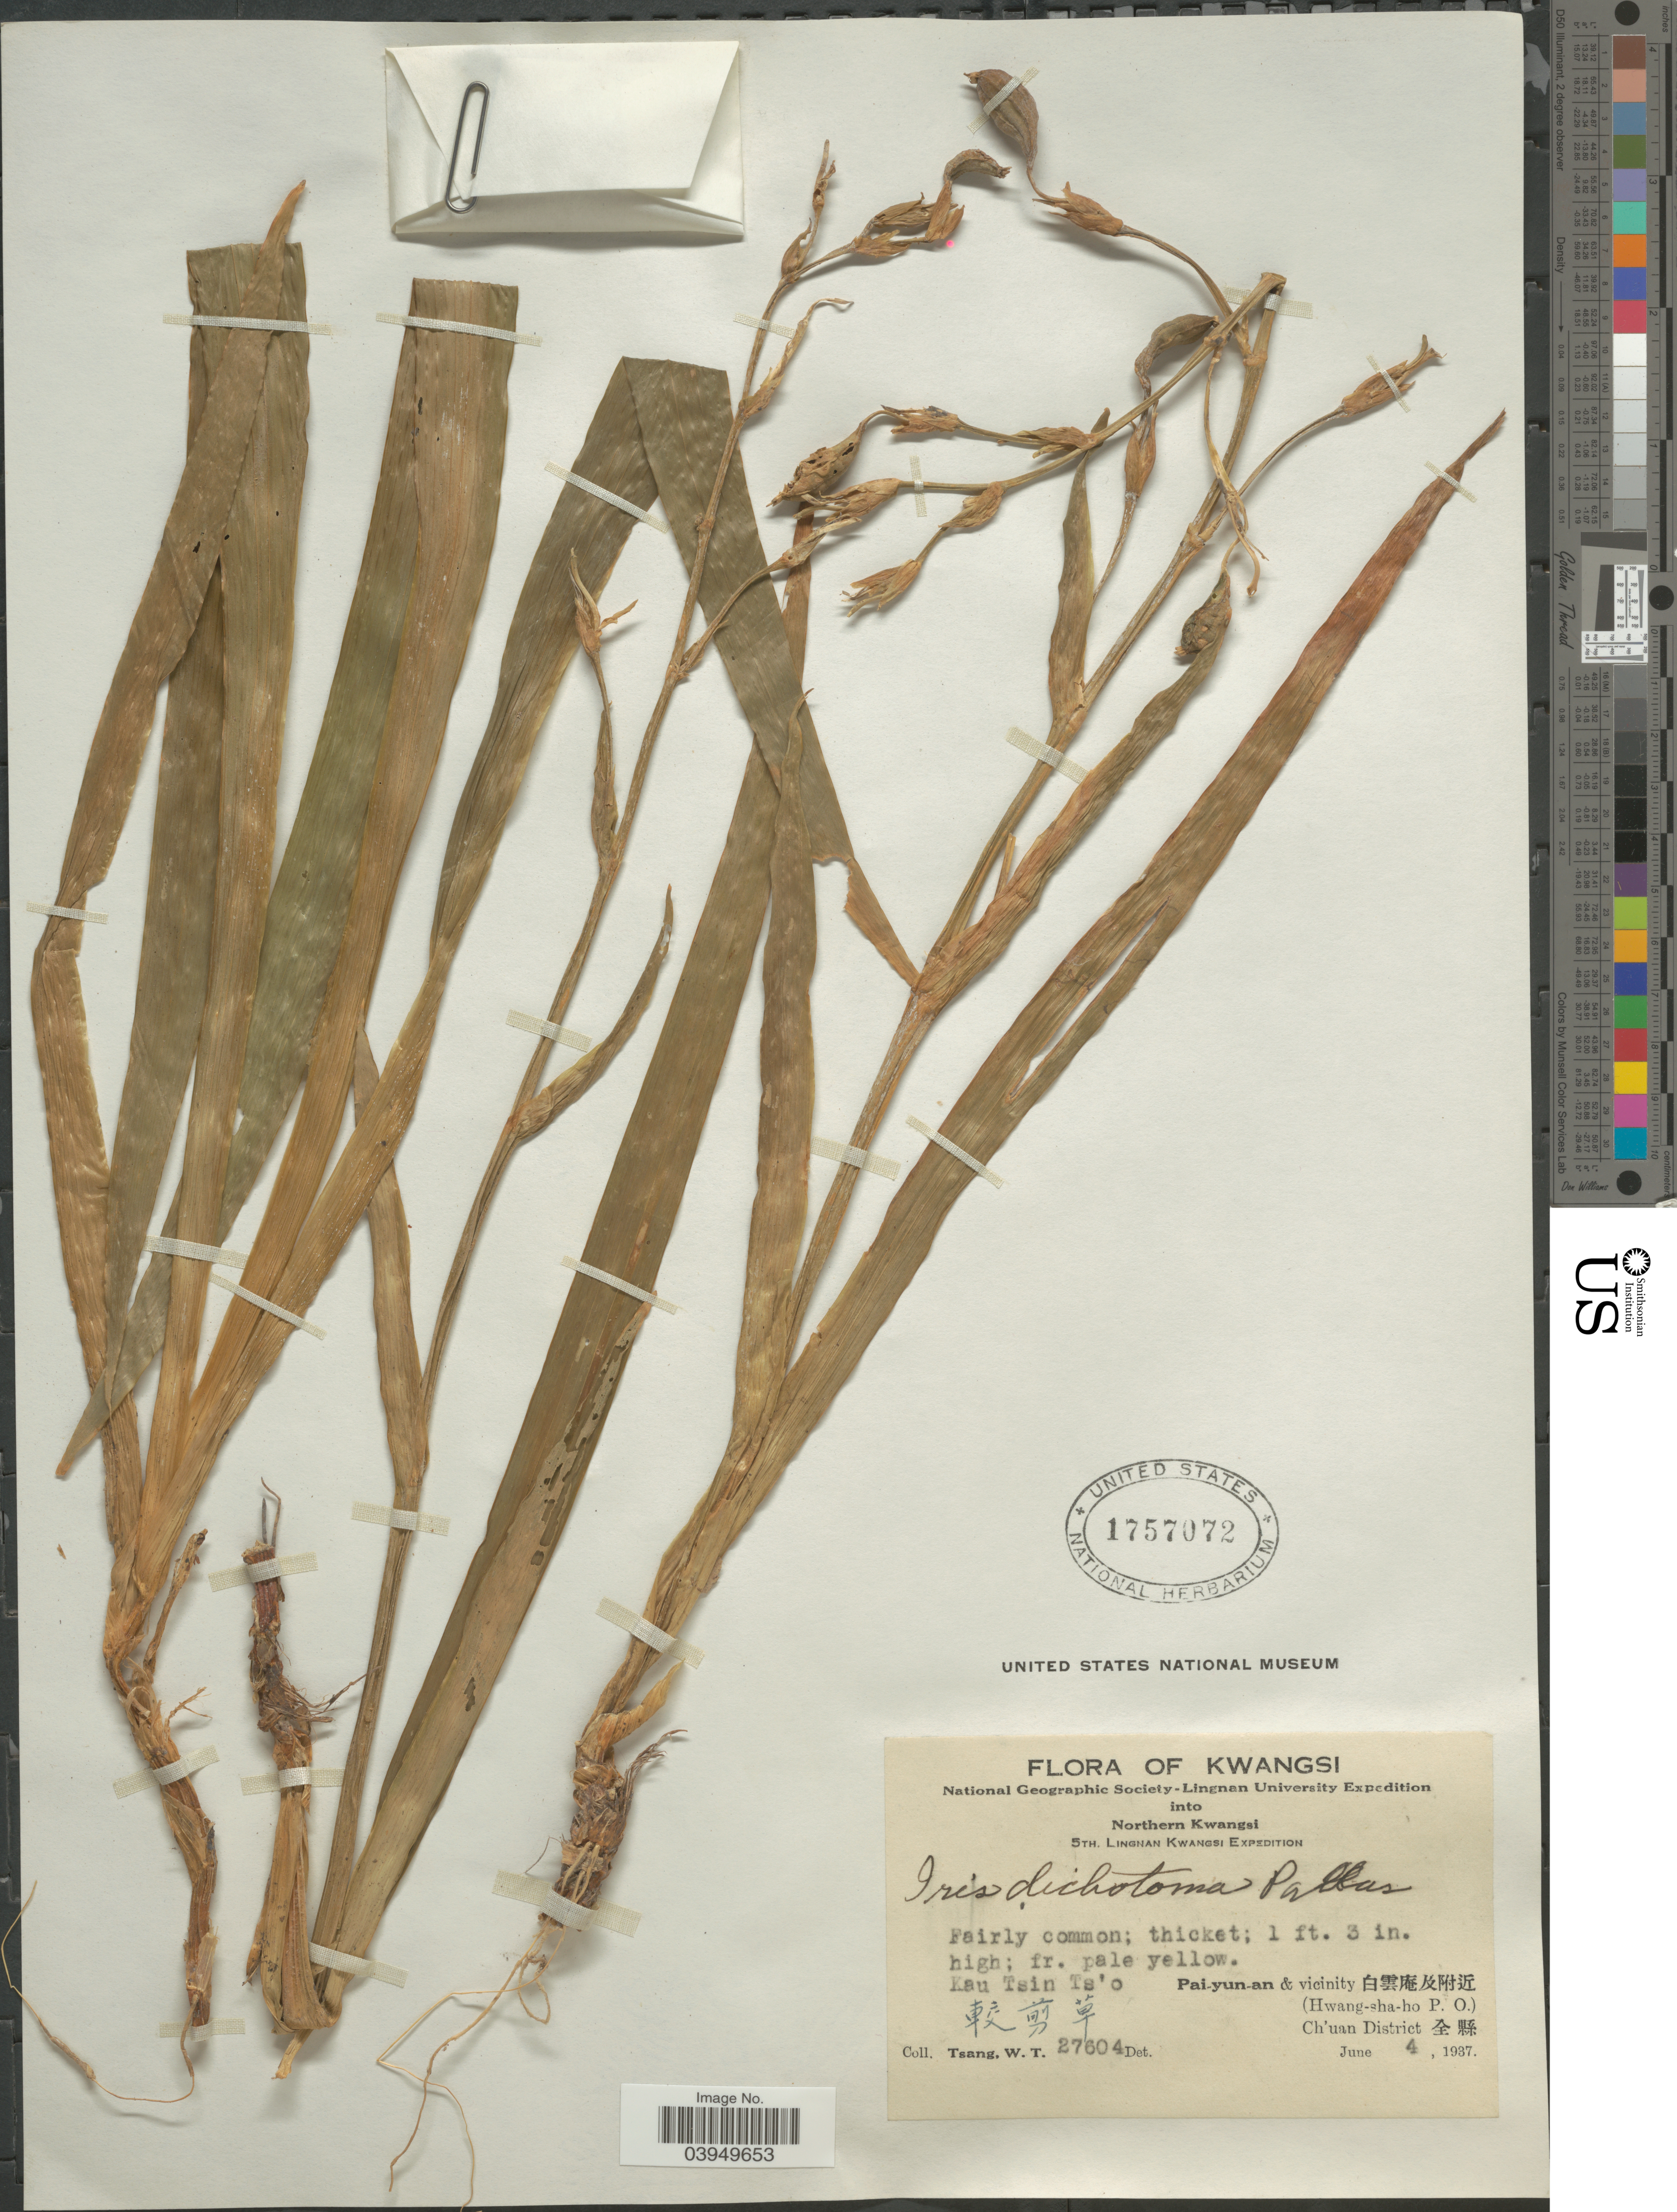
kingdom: Plantae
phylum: Tracheophyta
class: Liliopsida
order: Asparagales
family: Iridaceae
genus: Iris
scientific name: Iris dichotoma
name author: Pall.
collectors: W. T. Tsang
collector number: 27604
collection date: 1937-06-04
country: China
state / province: Guangxi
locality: Northern Kwangsi. Kau Tsin Ts'o X. Pai-yun-an & vicinity X. (Hwang-sha-ho P. O.). Ch'uan District X.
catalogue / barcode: US 1757072